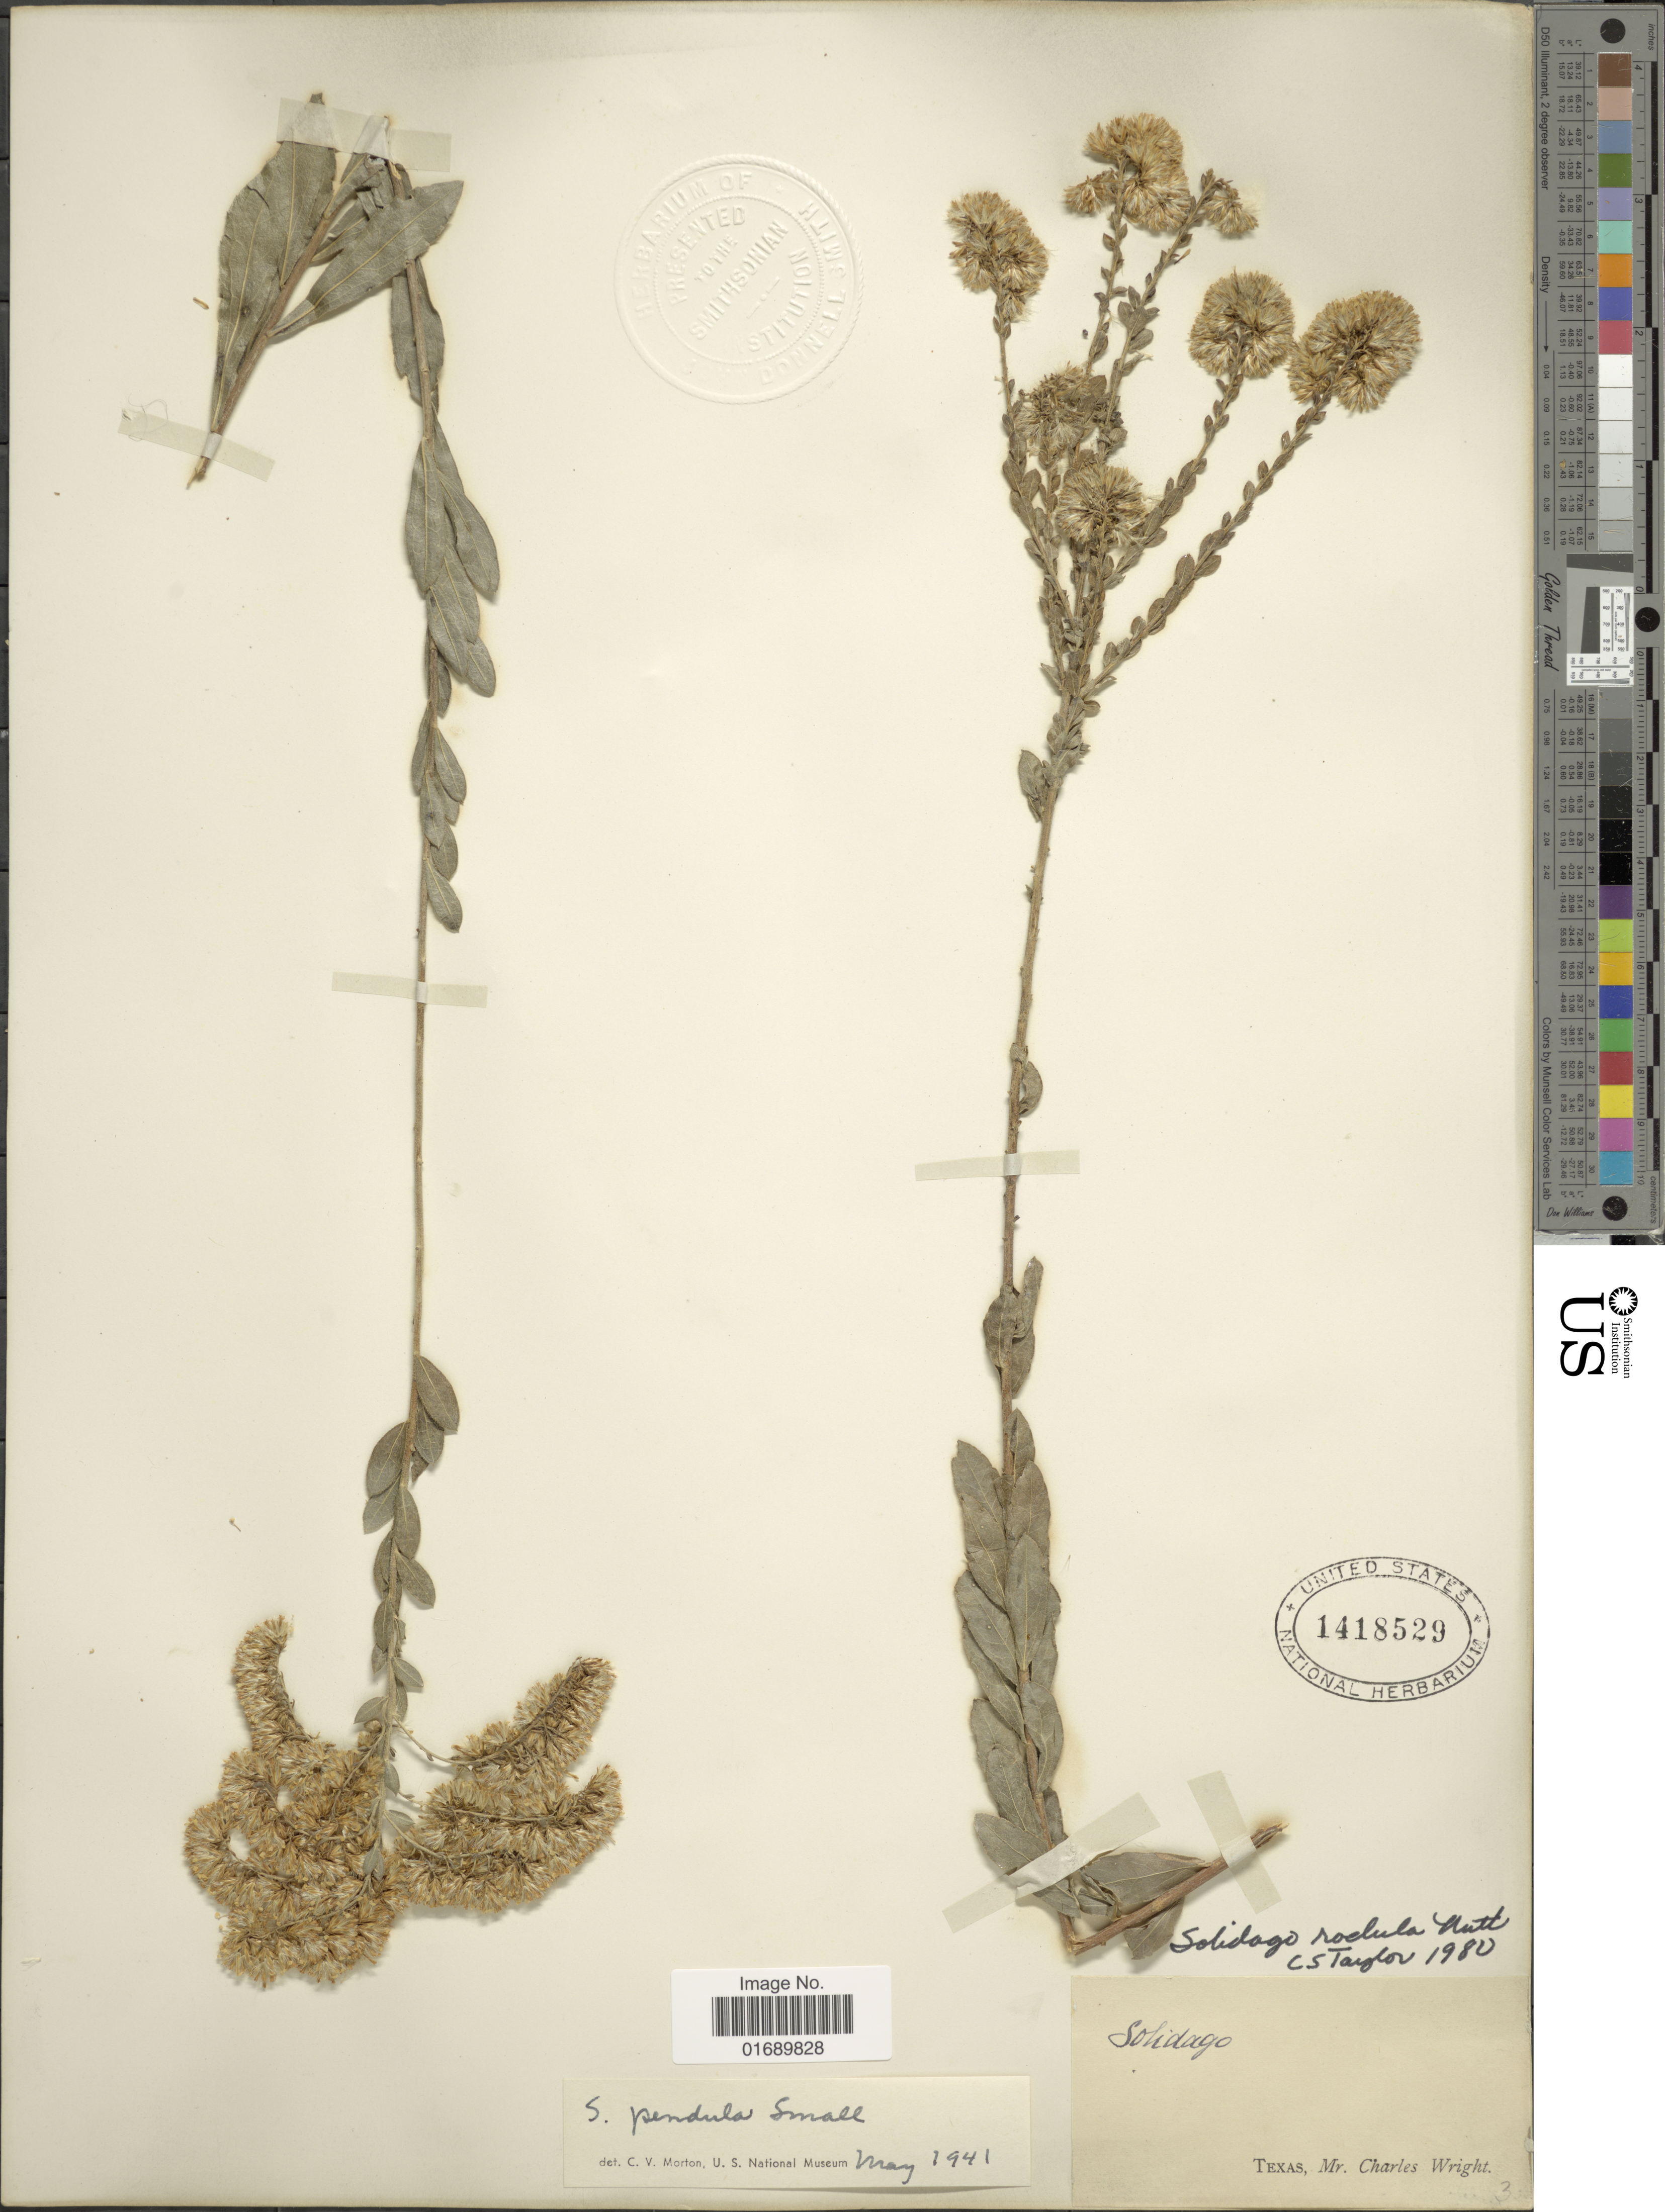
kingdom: Plantae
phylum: Tracheophyta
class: Magnoliopsida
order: Asterales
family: Asteraceae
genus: Solidago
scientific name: Solidago radula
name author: Nutt.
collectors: C. Wright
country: United States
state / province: Texas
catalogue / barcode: US 1418529